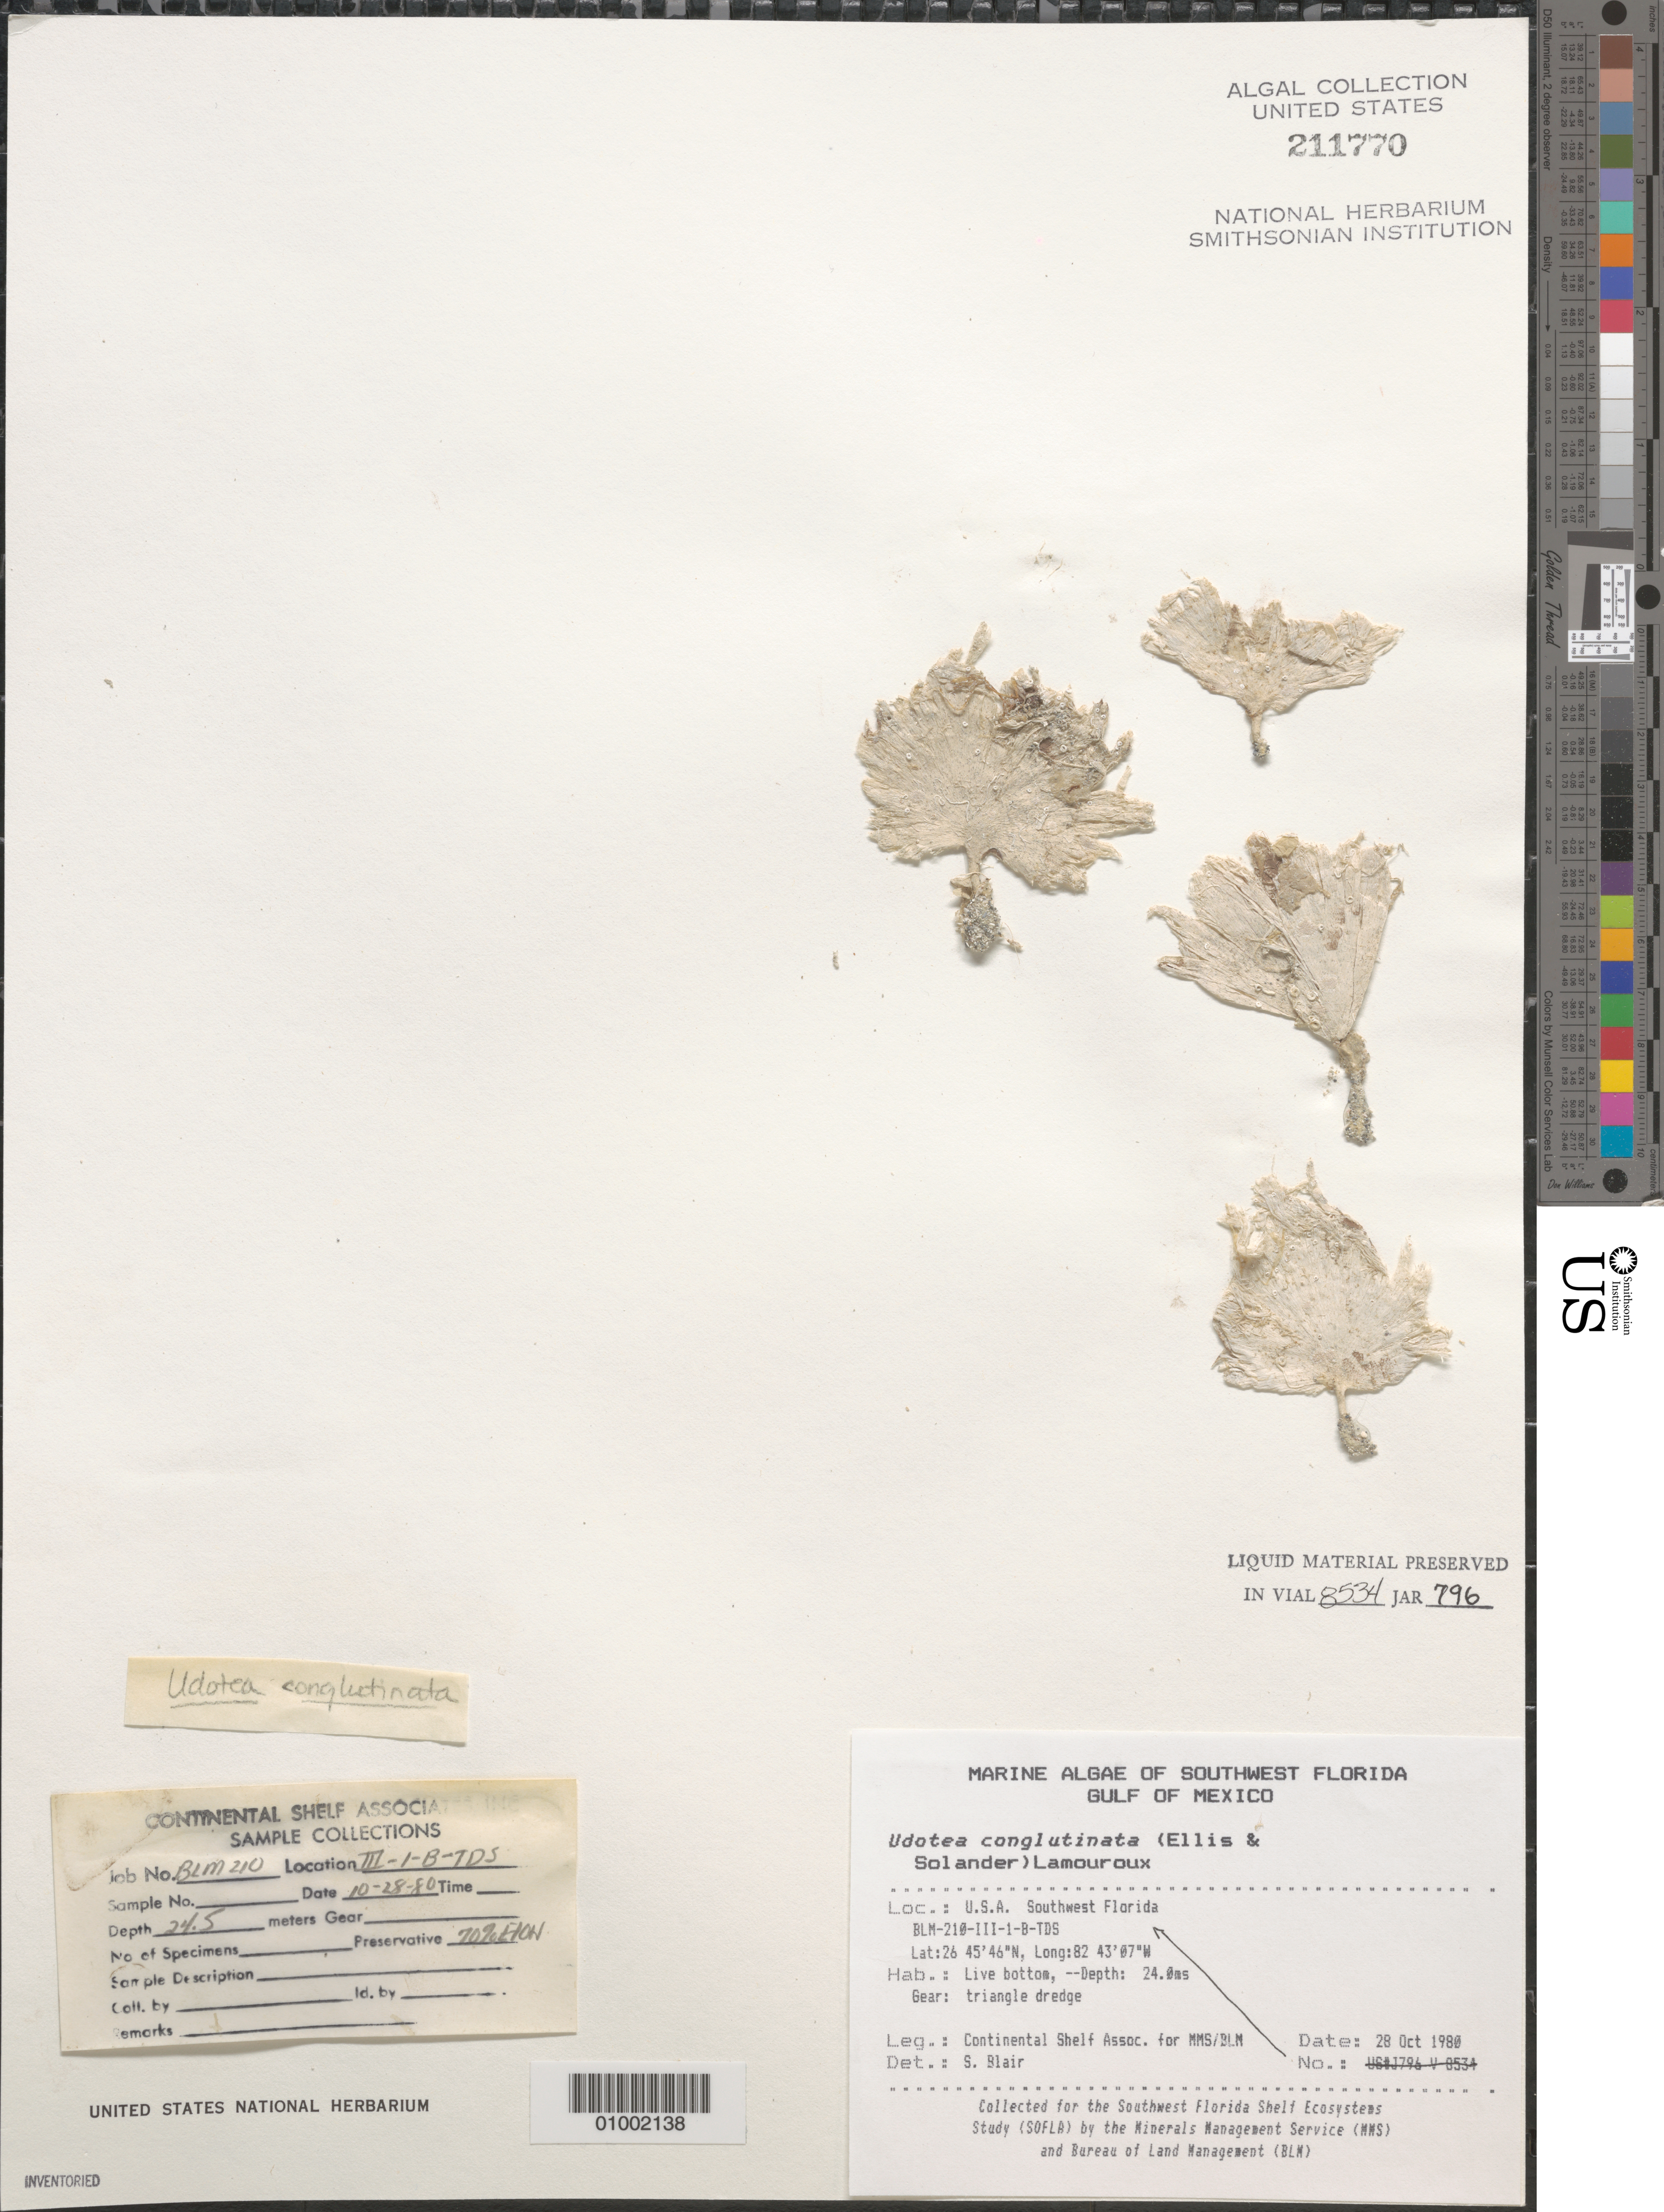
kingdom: Plantae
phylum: Chlorophyta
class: Ulvophyceae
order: Bryopsidales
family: Udoteaceae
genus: Udotea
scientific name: Udotea conglutinata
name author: (Ellis & Sol.) J.V.Lamouroux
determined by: Blair, S. M.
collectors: Continental Shelf Associates Inc.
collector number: BLM-210-III-1-B-TDS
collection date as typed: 28 Oct 1980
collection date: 1980-10-28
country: United States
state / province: Florida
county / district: Charlotte County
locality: Gulf of Mexico off the coast of Charlotte County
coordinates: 26 45'46"N, 82 43'07"W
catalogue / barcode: US 211770